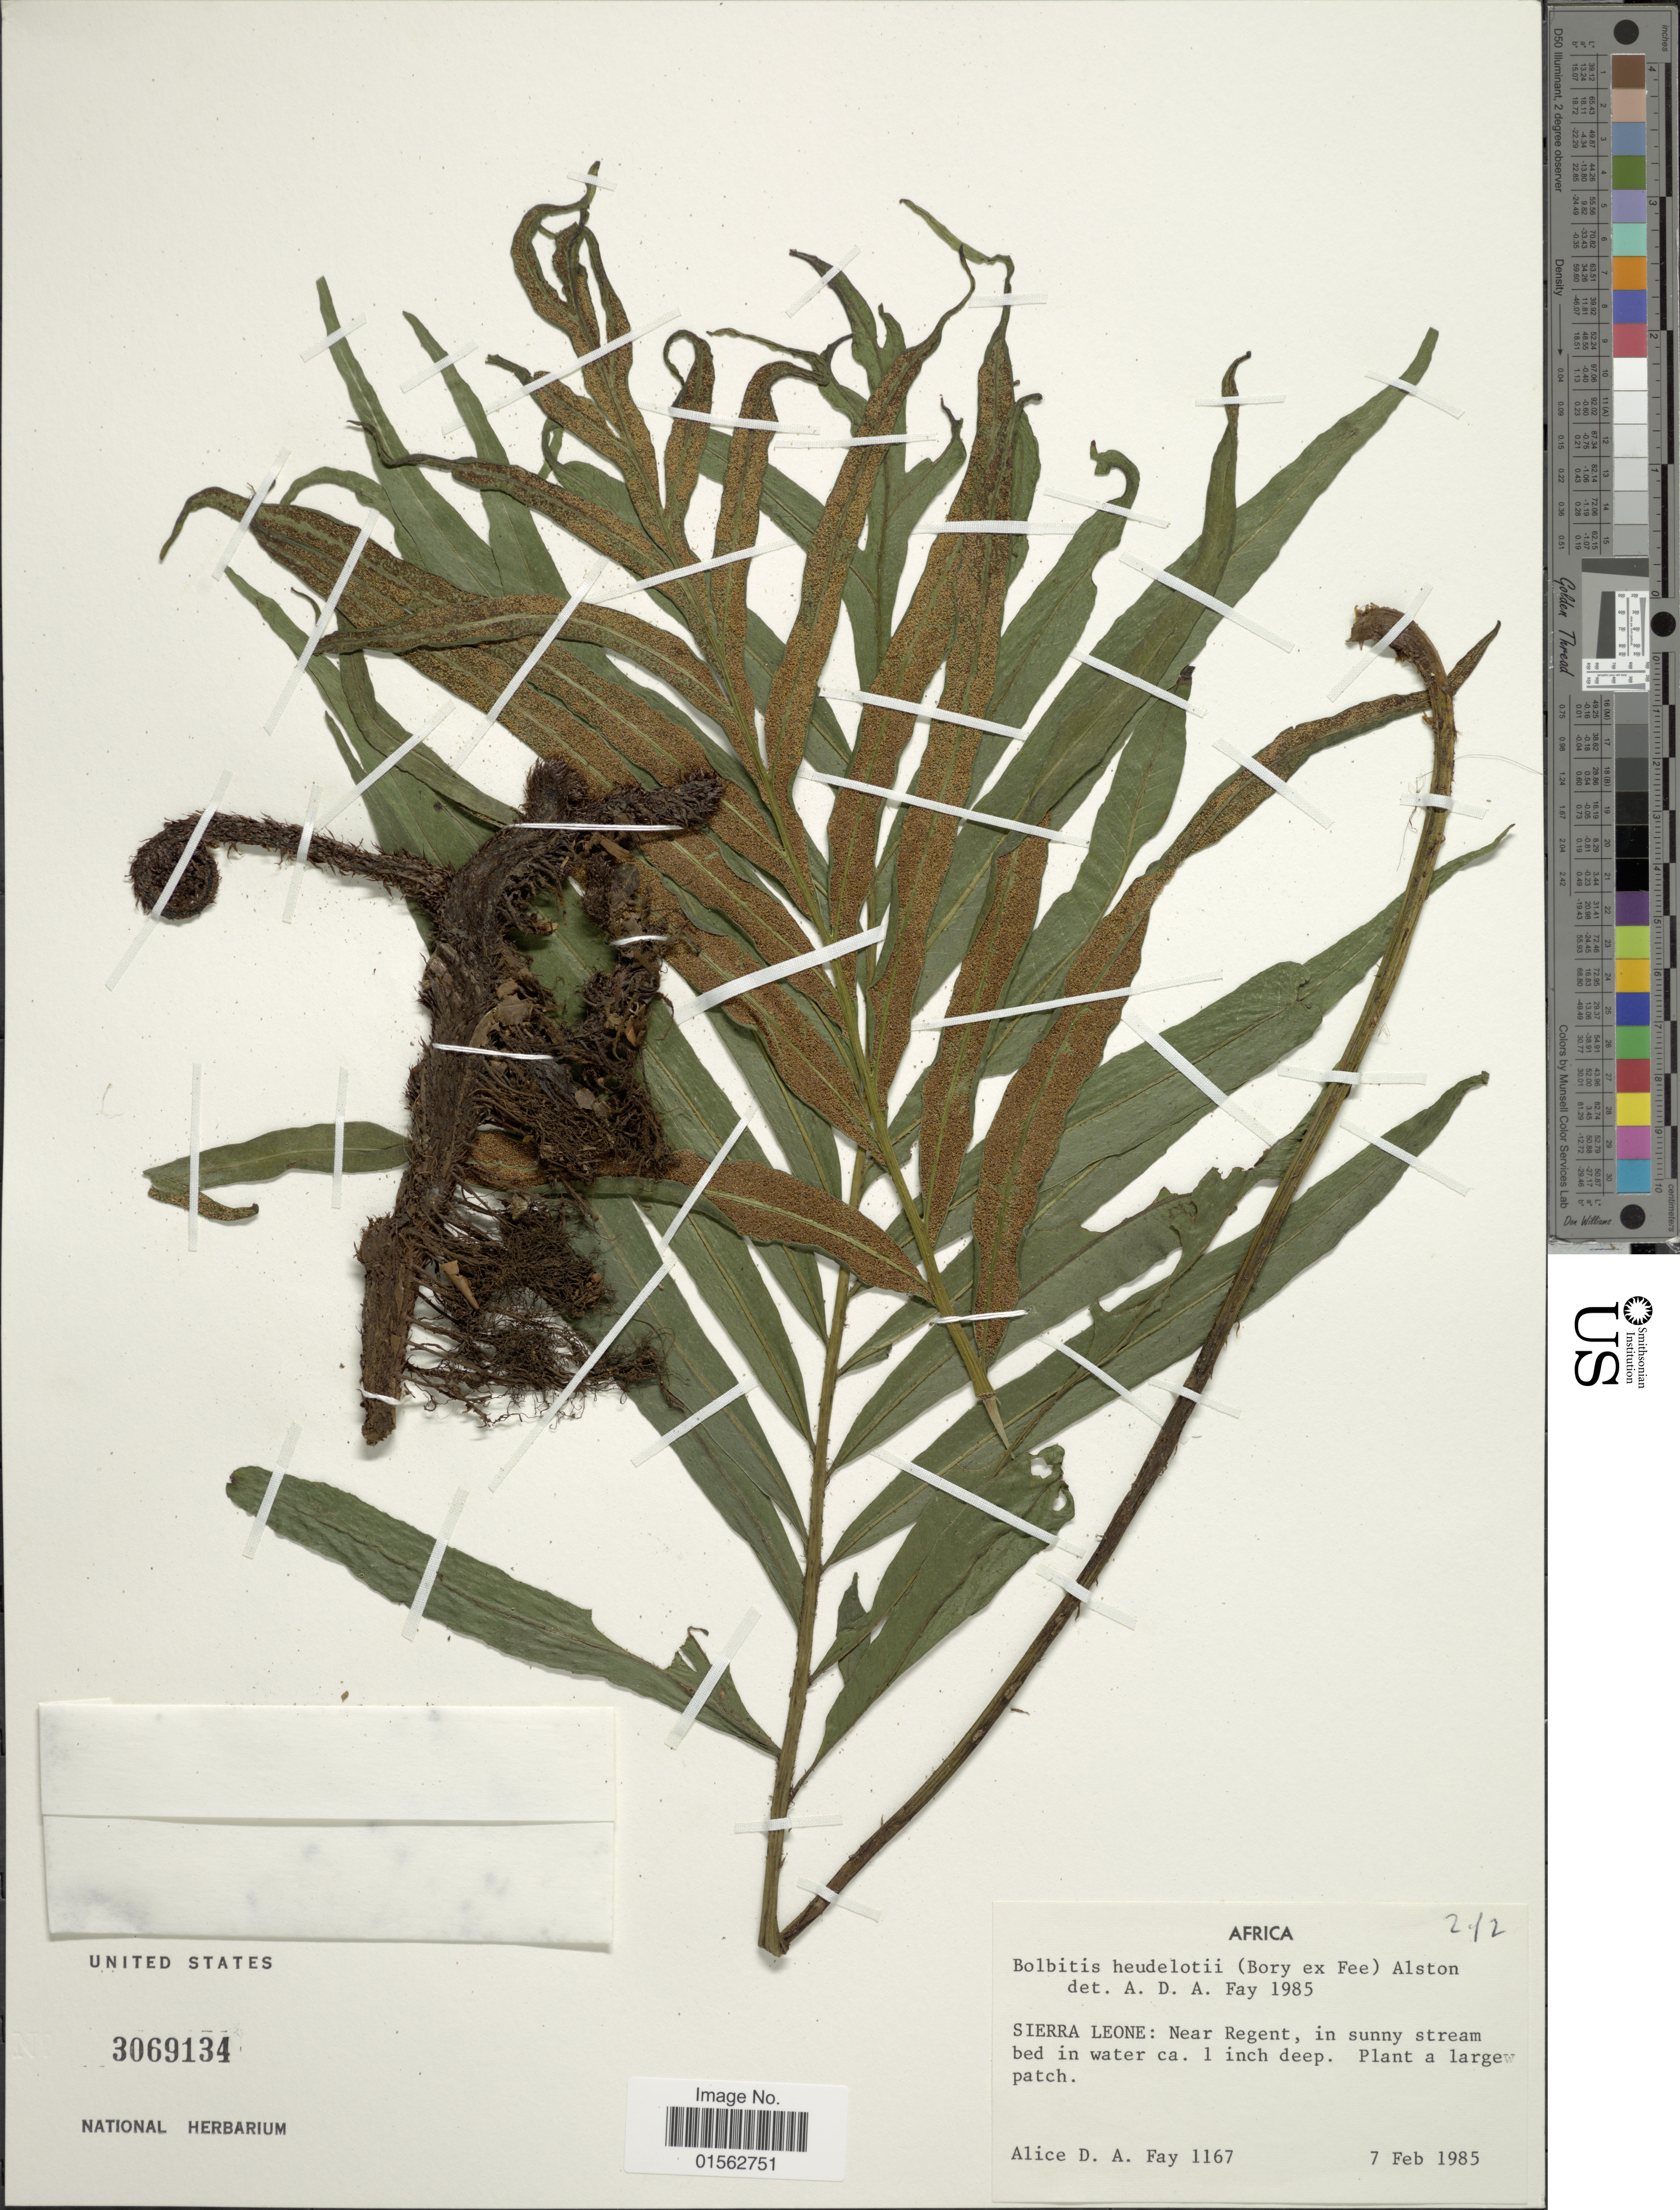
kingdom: Plantae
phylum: Tracheophyta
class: Polypodiopsida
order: Polypodiales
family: Dryopteridaceae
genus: Bolbitis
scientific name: Bolbitis heudelotii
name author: (Bory ex Fée) Alston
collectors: A. Fay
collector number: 1167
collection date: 1985-02-07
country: Sierra Leone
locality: Near Regent, in sunny stream bed in water ca. 1 inch deep, plant a largew patch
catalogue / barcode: US 3069134